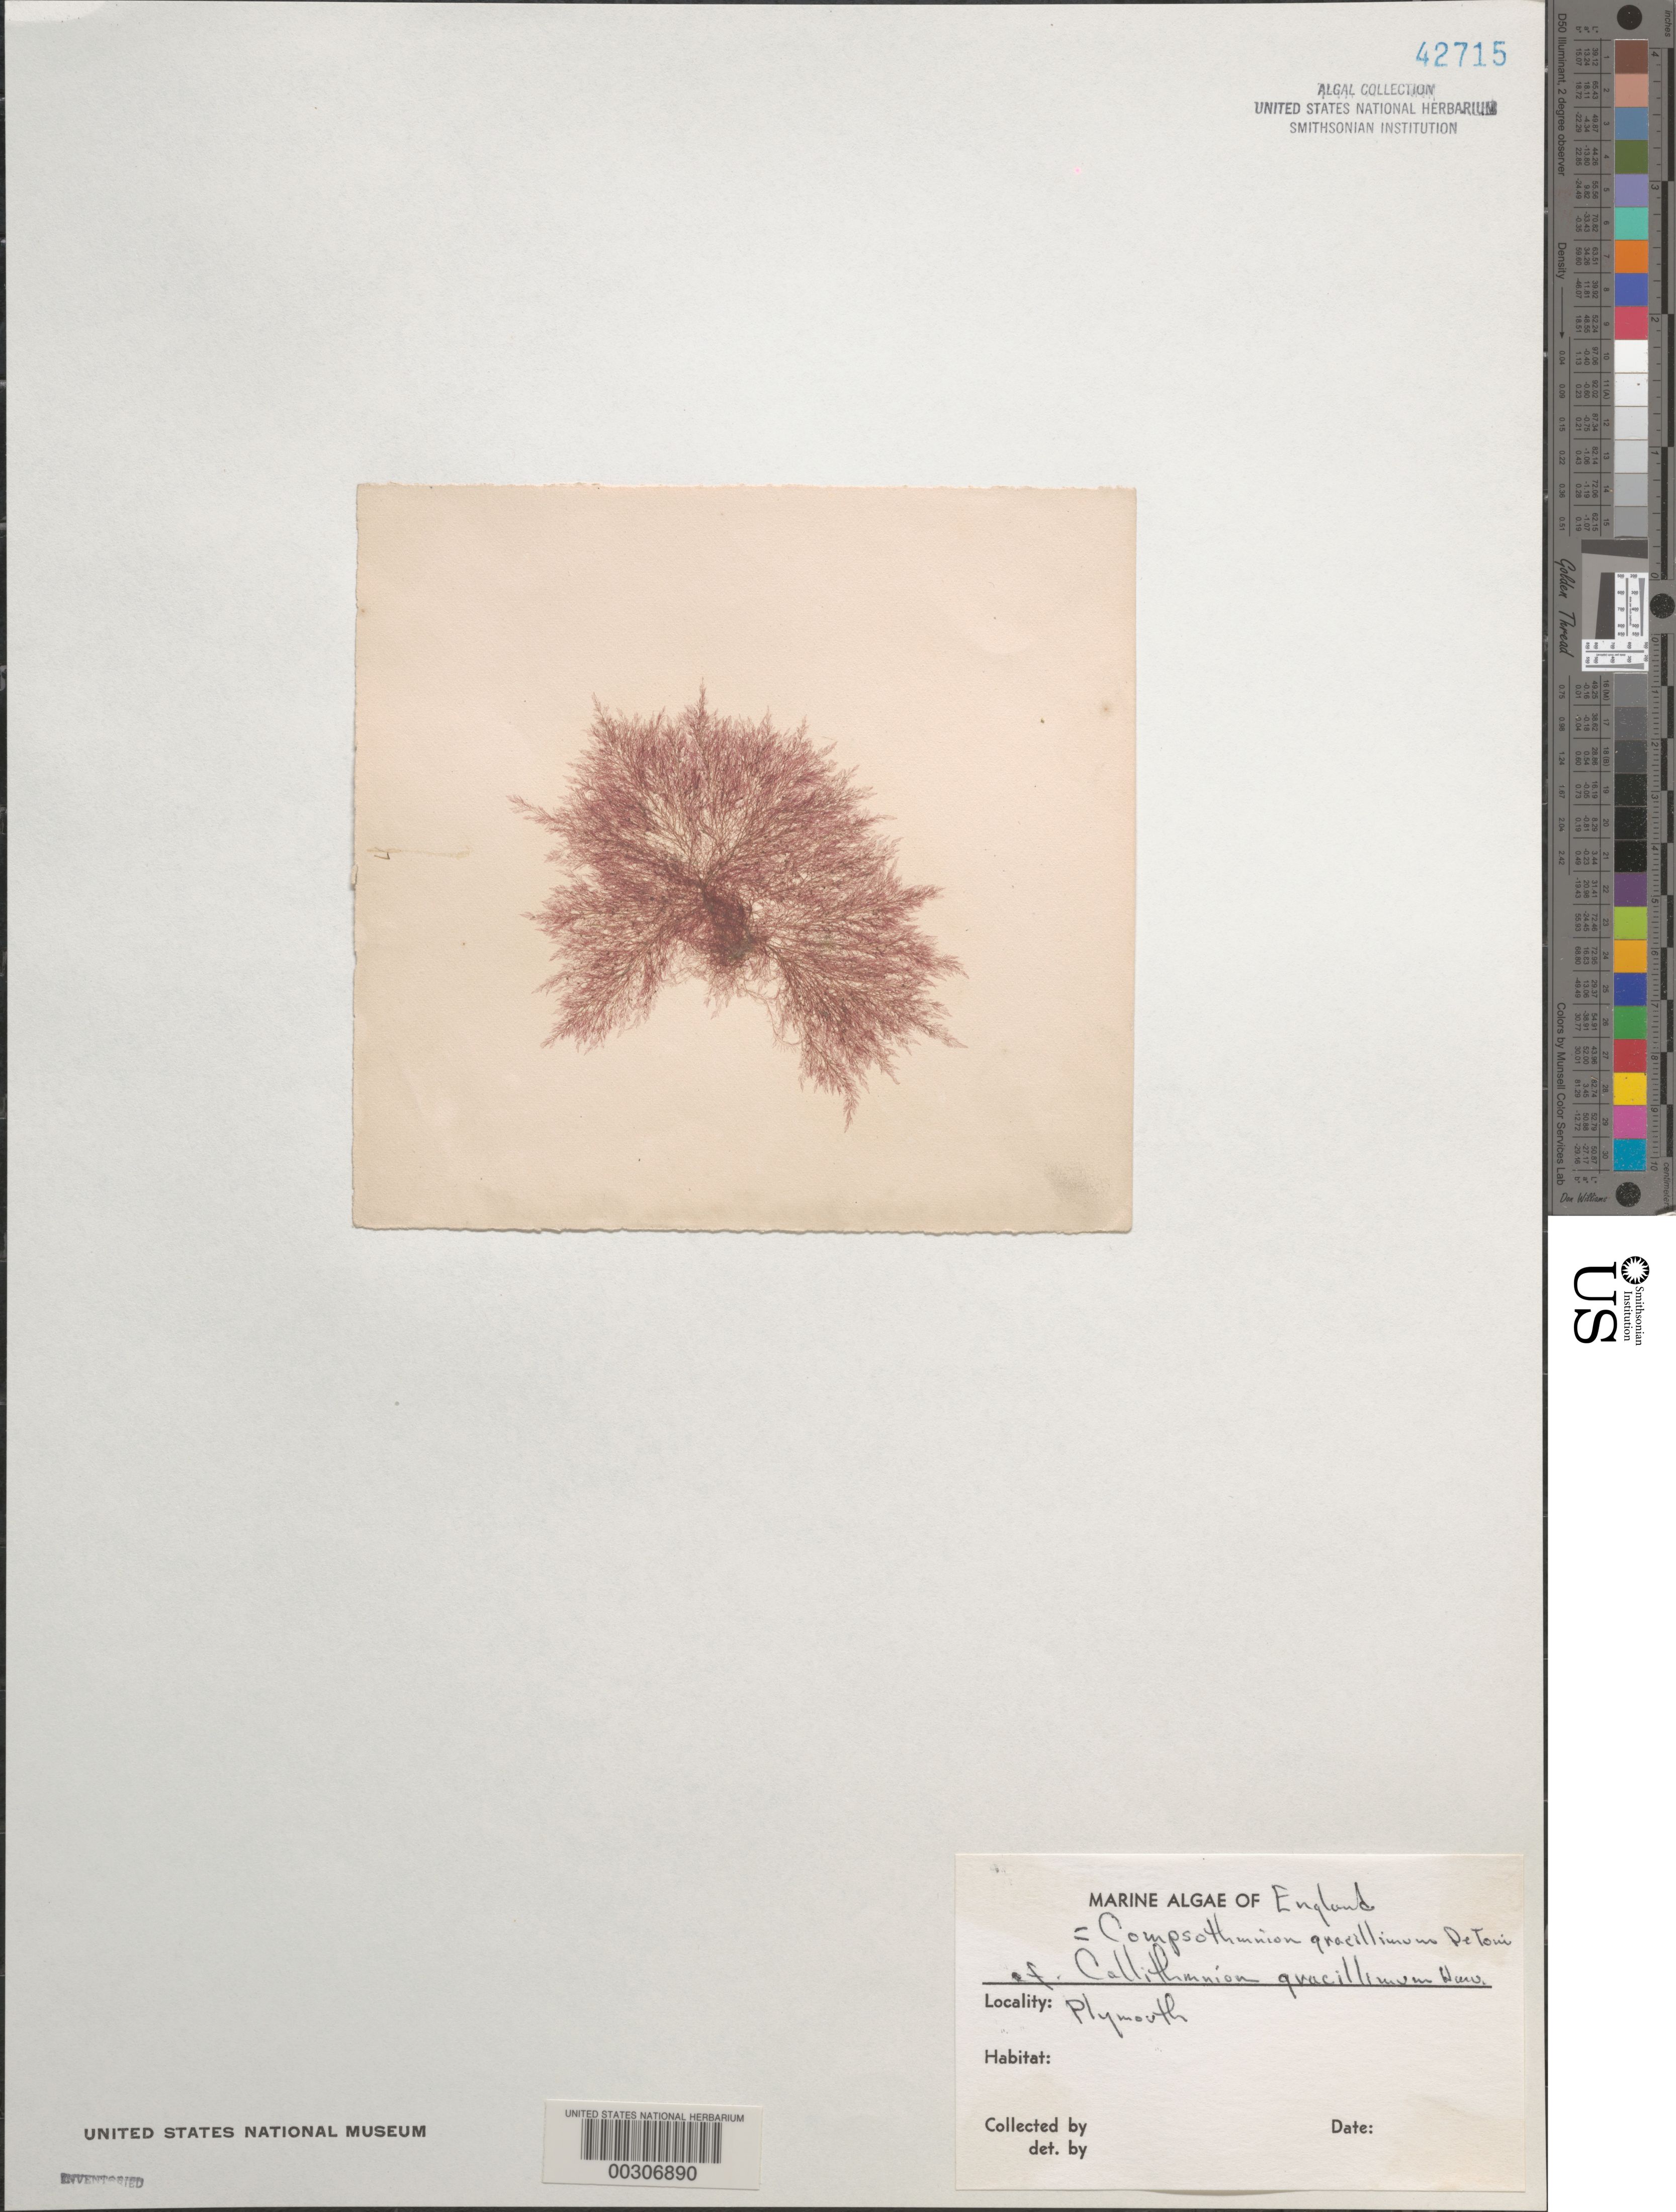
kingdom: Plantae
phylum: Rhodophyta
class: Florideophyceae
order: Ceramiales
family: Wrangeliaceae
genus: Compsothamnion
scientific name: Compsothamnion gracillimum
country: United Kingdom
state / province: England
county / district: Devon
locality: Plymouth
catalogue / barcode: US 42715